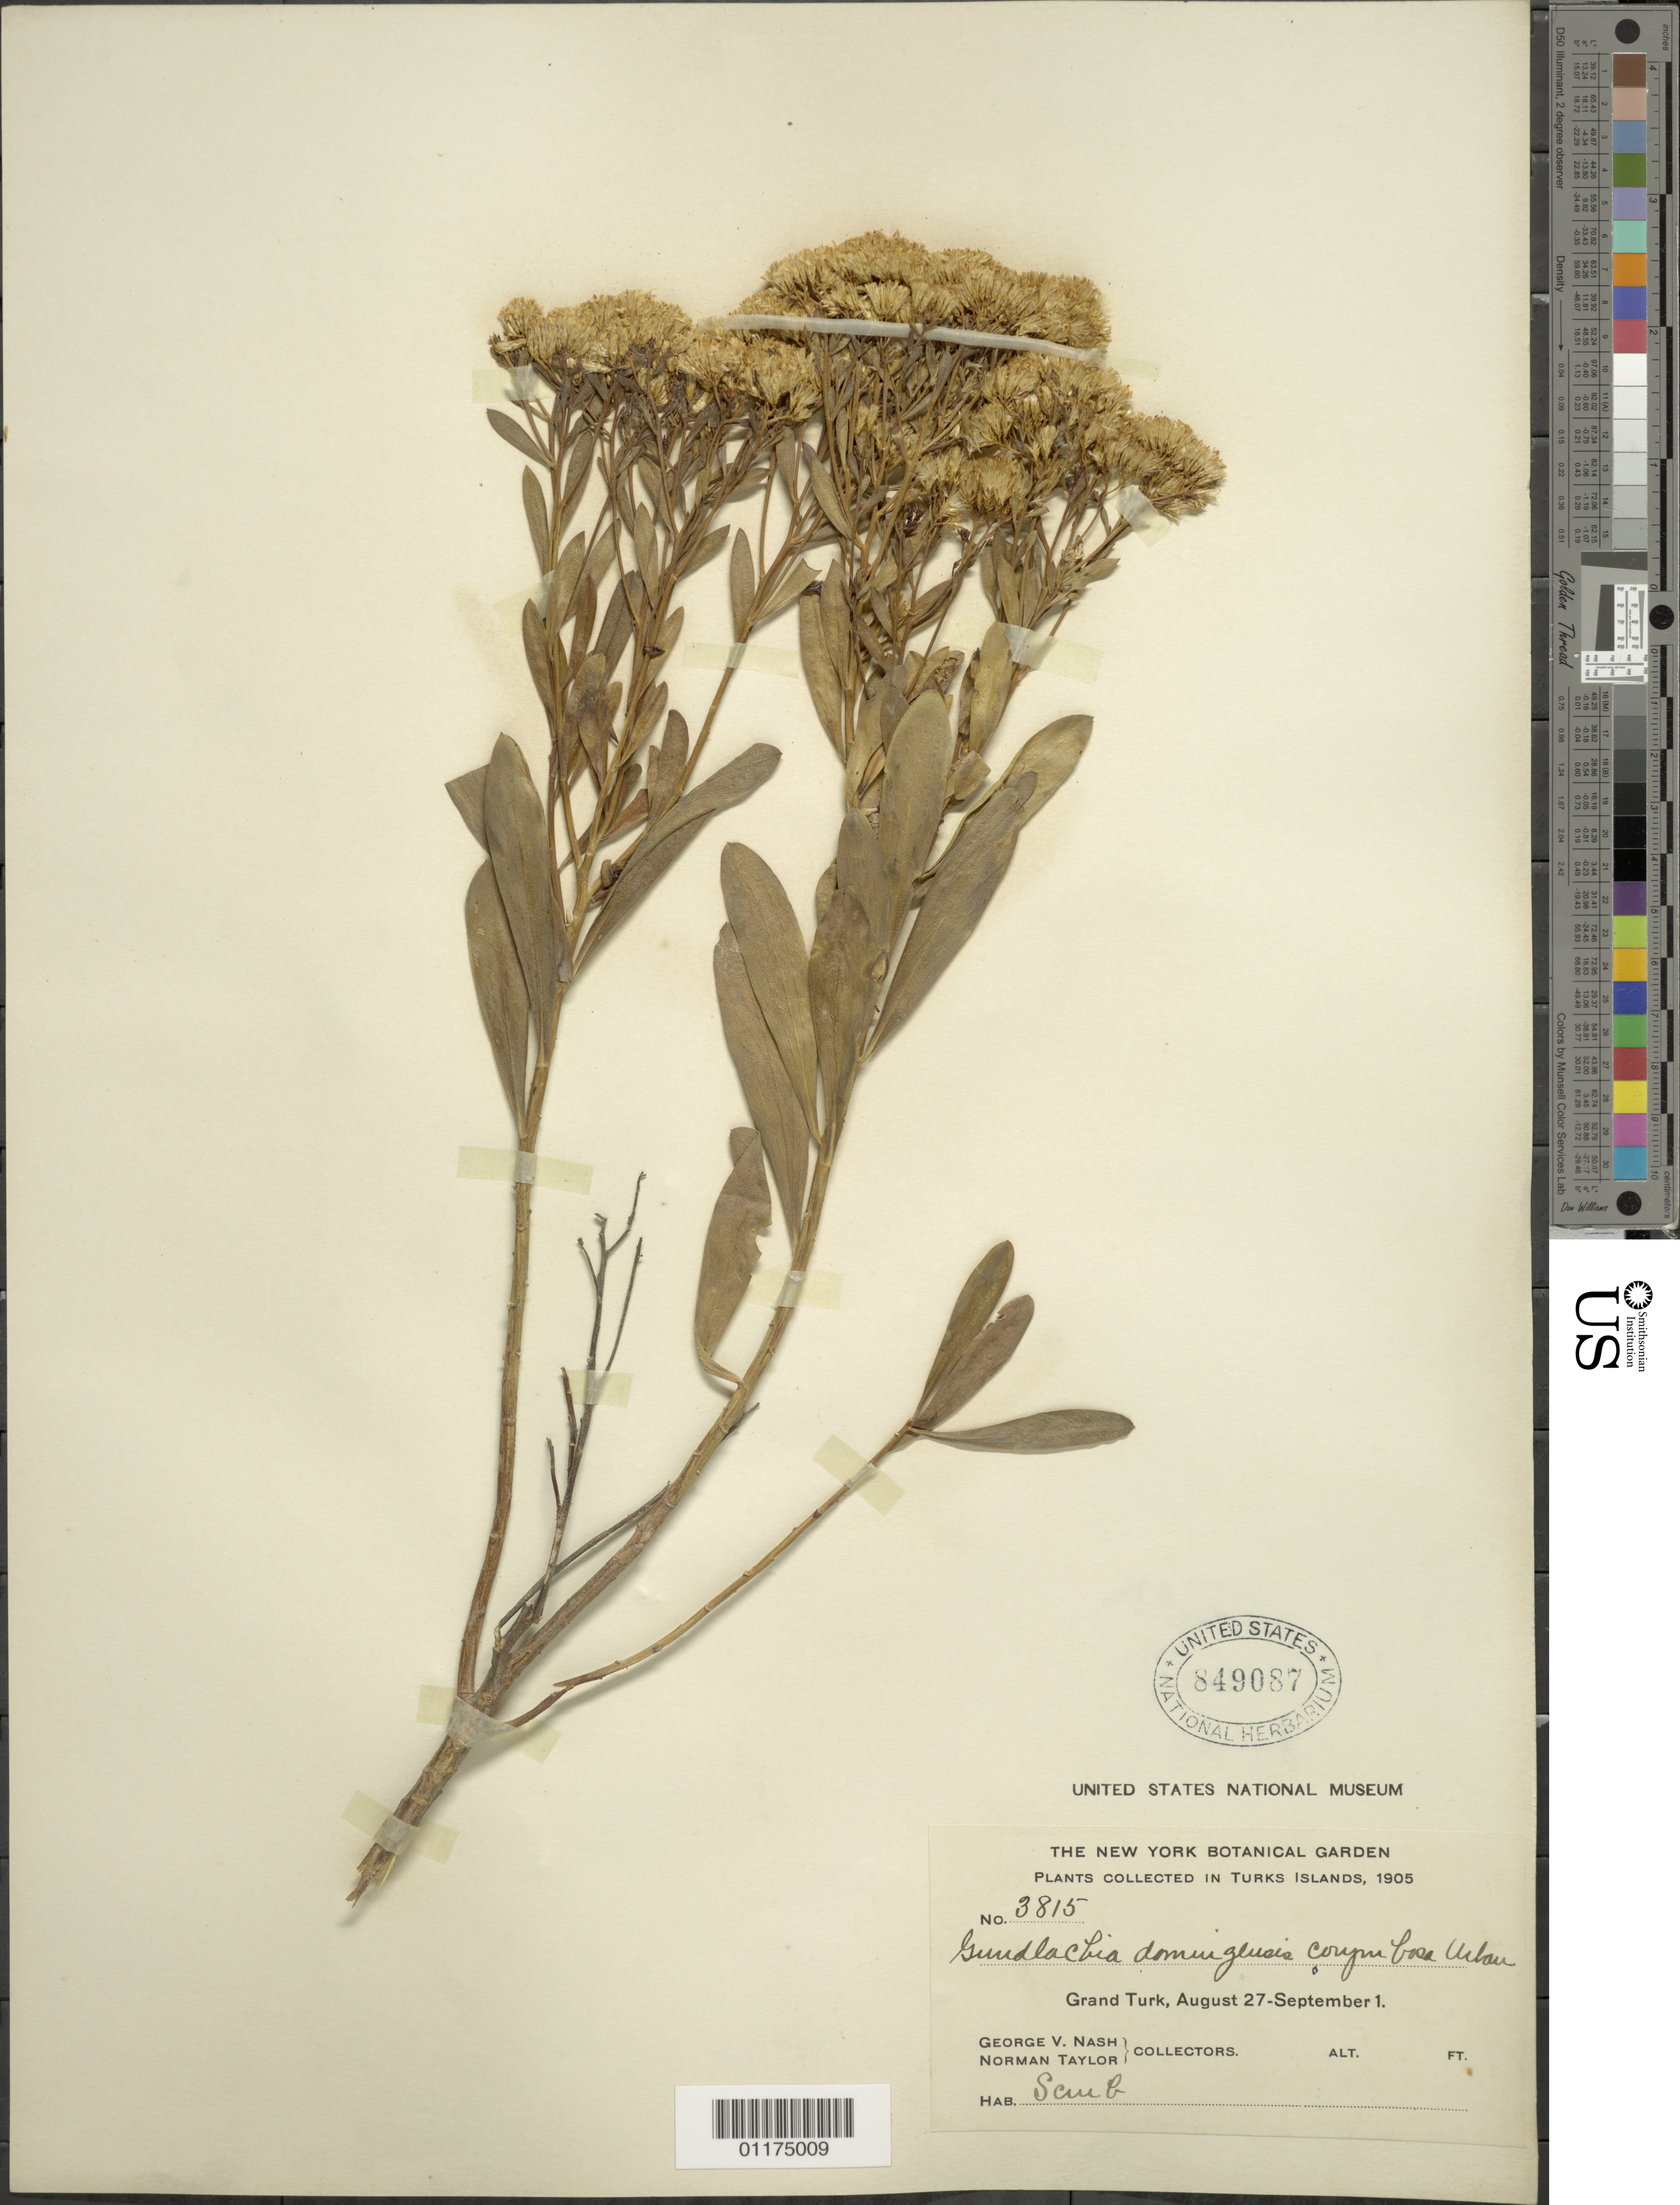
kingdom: Plantae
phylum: Tracheophyta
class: Magnoliopsida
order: Asterales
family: Asteraceae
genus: Gundlachia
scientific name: Gundlachia corymbosa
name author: (Urb.) Britton ex Bold.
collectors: G. V. Nash & N. Taylor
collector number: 3815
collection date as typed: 27 Aug 1905 to 01 Sep 1905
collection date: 1905-08-27/1905-09-01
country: Turks and Caicos Islands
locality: Grand Turk.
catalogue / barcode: US 849087